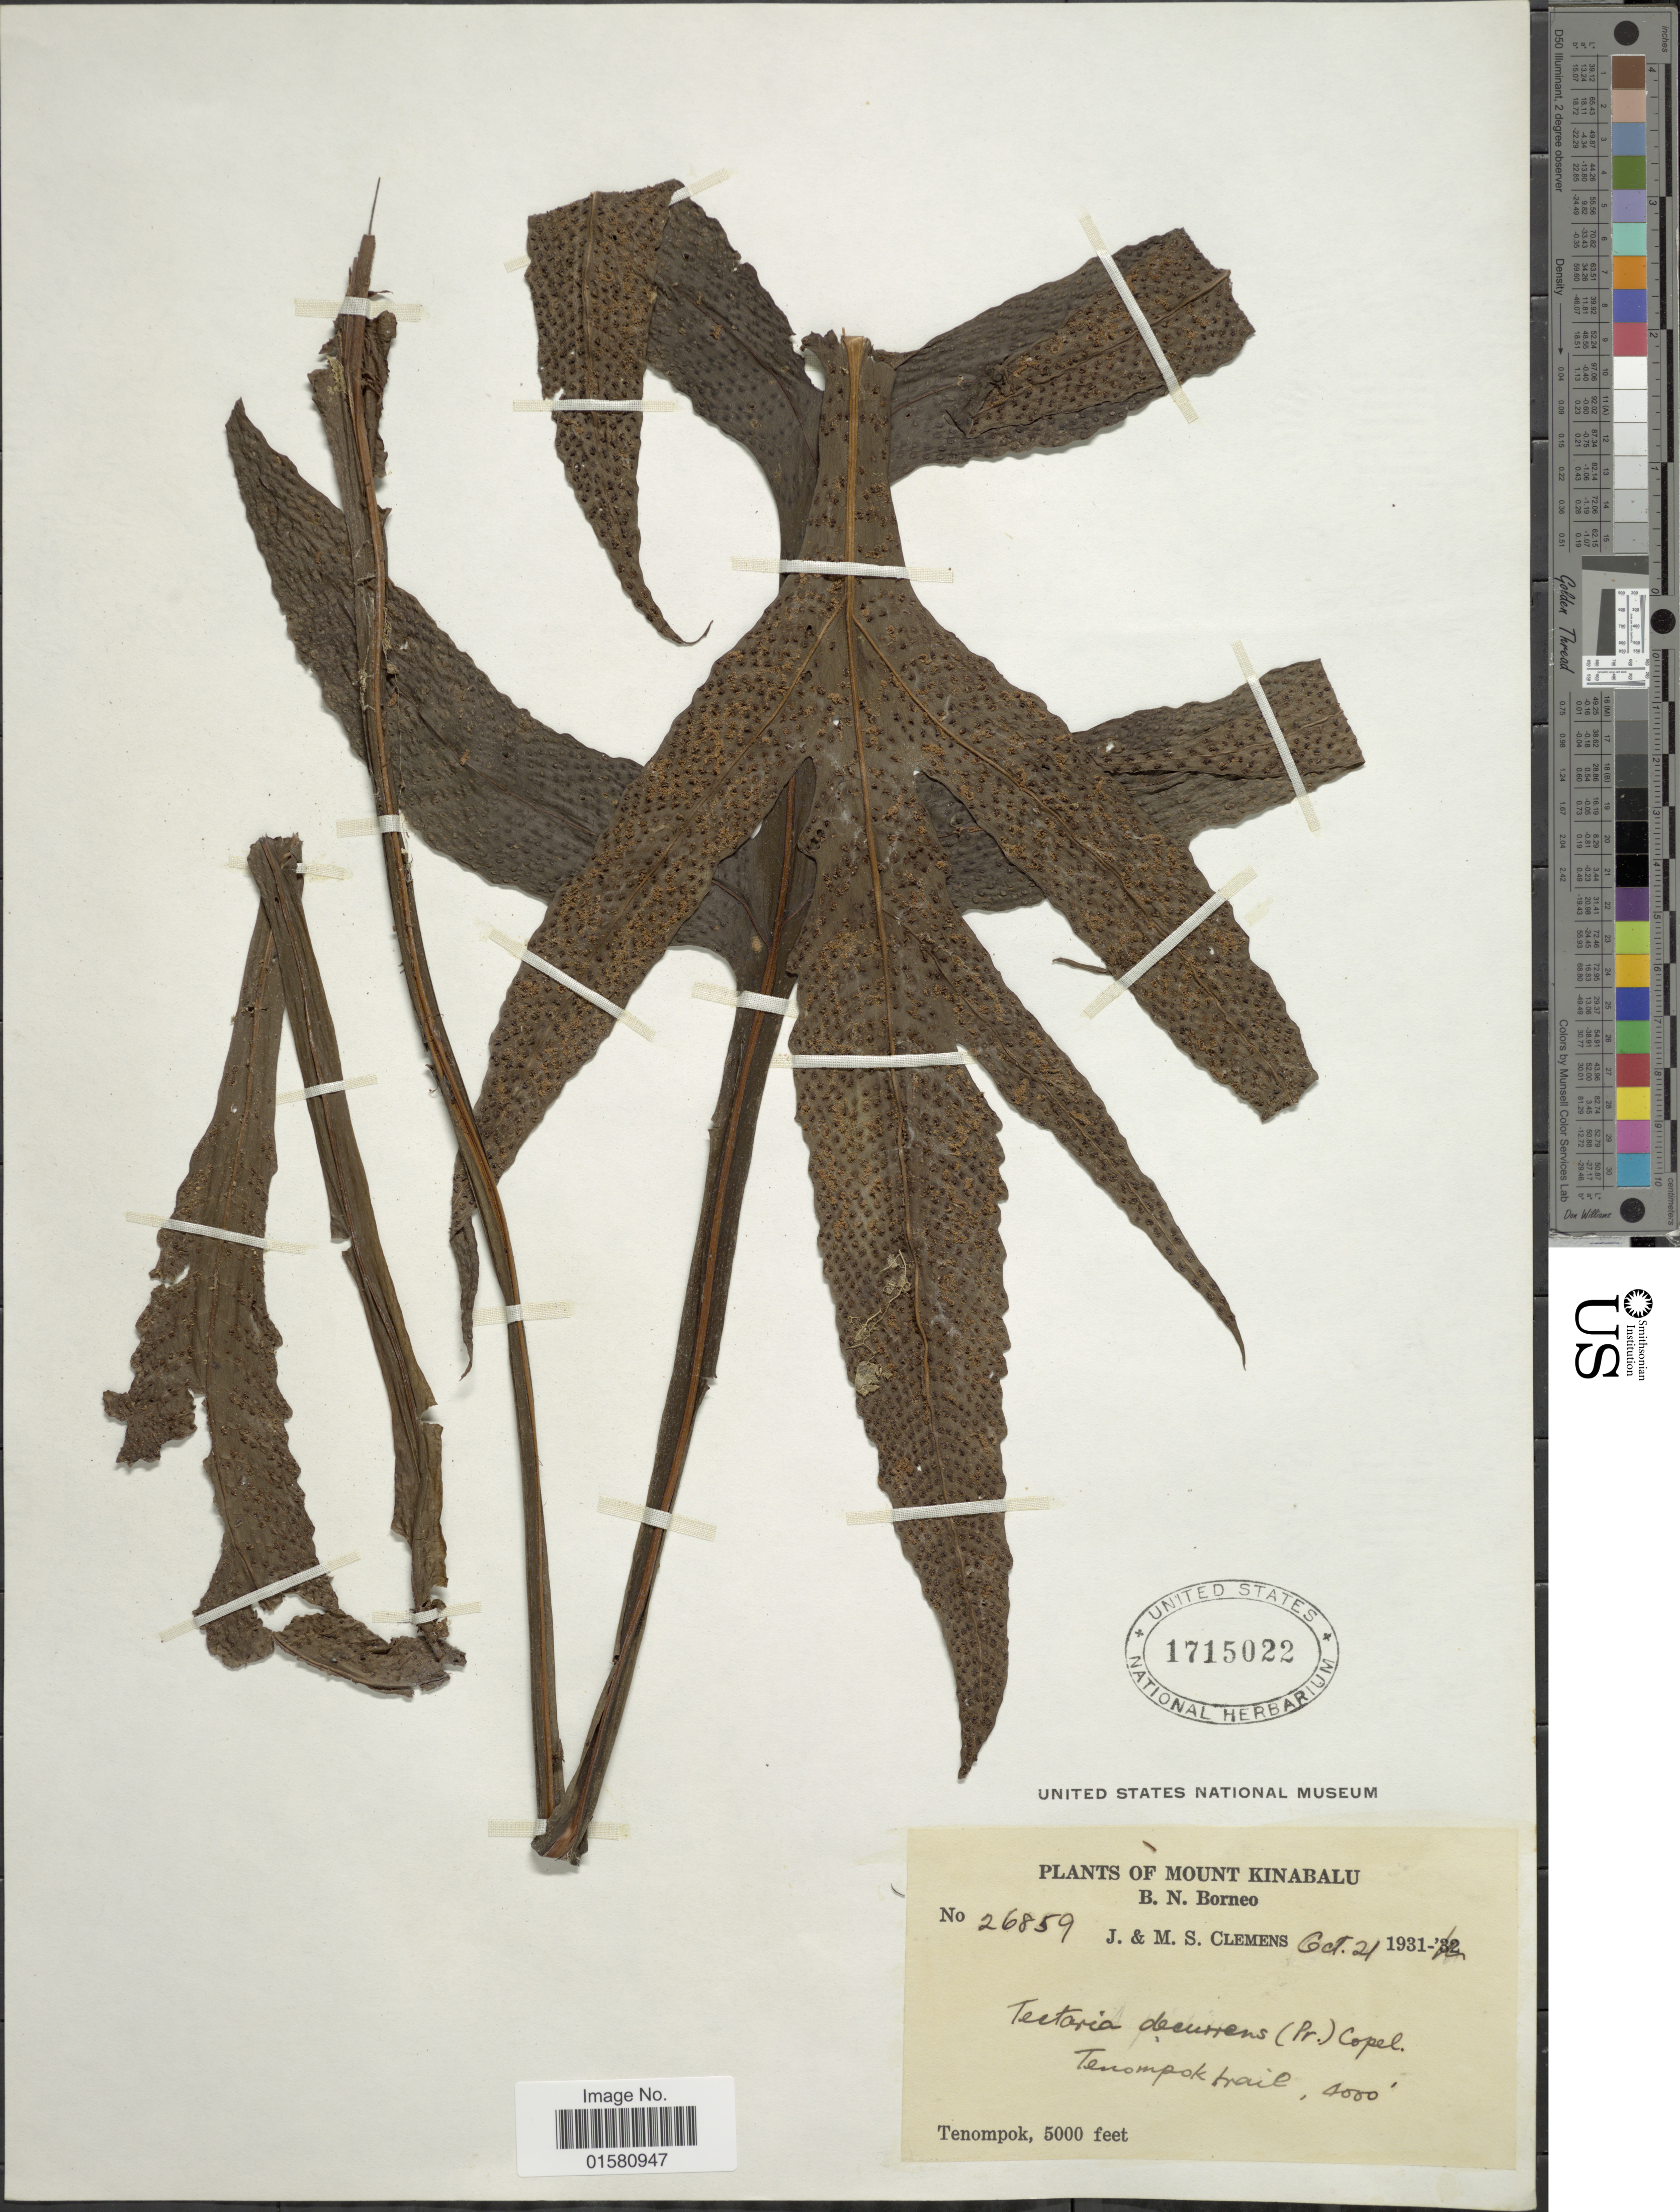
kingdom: Plantae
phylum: Tracheophyta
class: Polypodiopsida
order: Polypodiales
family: Tectariaceae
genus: Tectaria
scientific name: Tectaria decurrens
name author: (Presel.) Copel. in Elmer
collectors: J. Clemens & M. S. Clemens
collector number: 26859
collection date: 1931-10-21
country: Malaysia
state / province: Sabah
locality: Mount Kinabalu. B. N. Borneo. Tenompak trail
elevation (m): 1524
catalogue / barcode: US 1715022